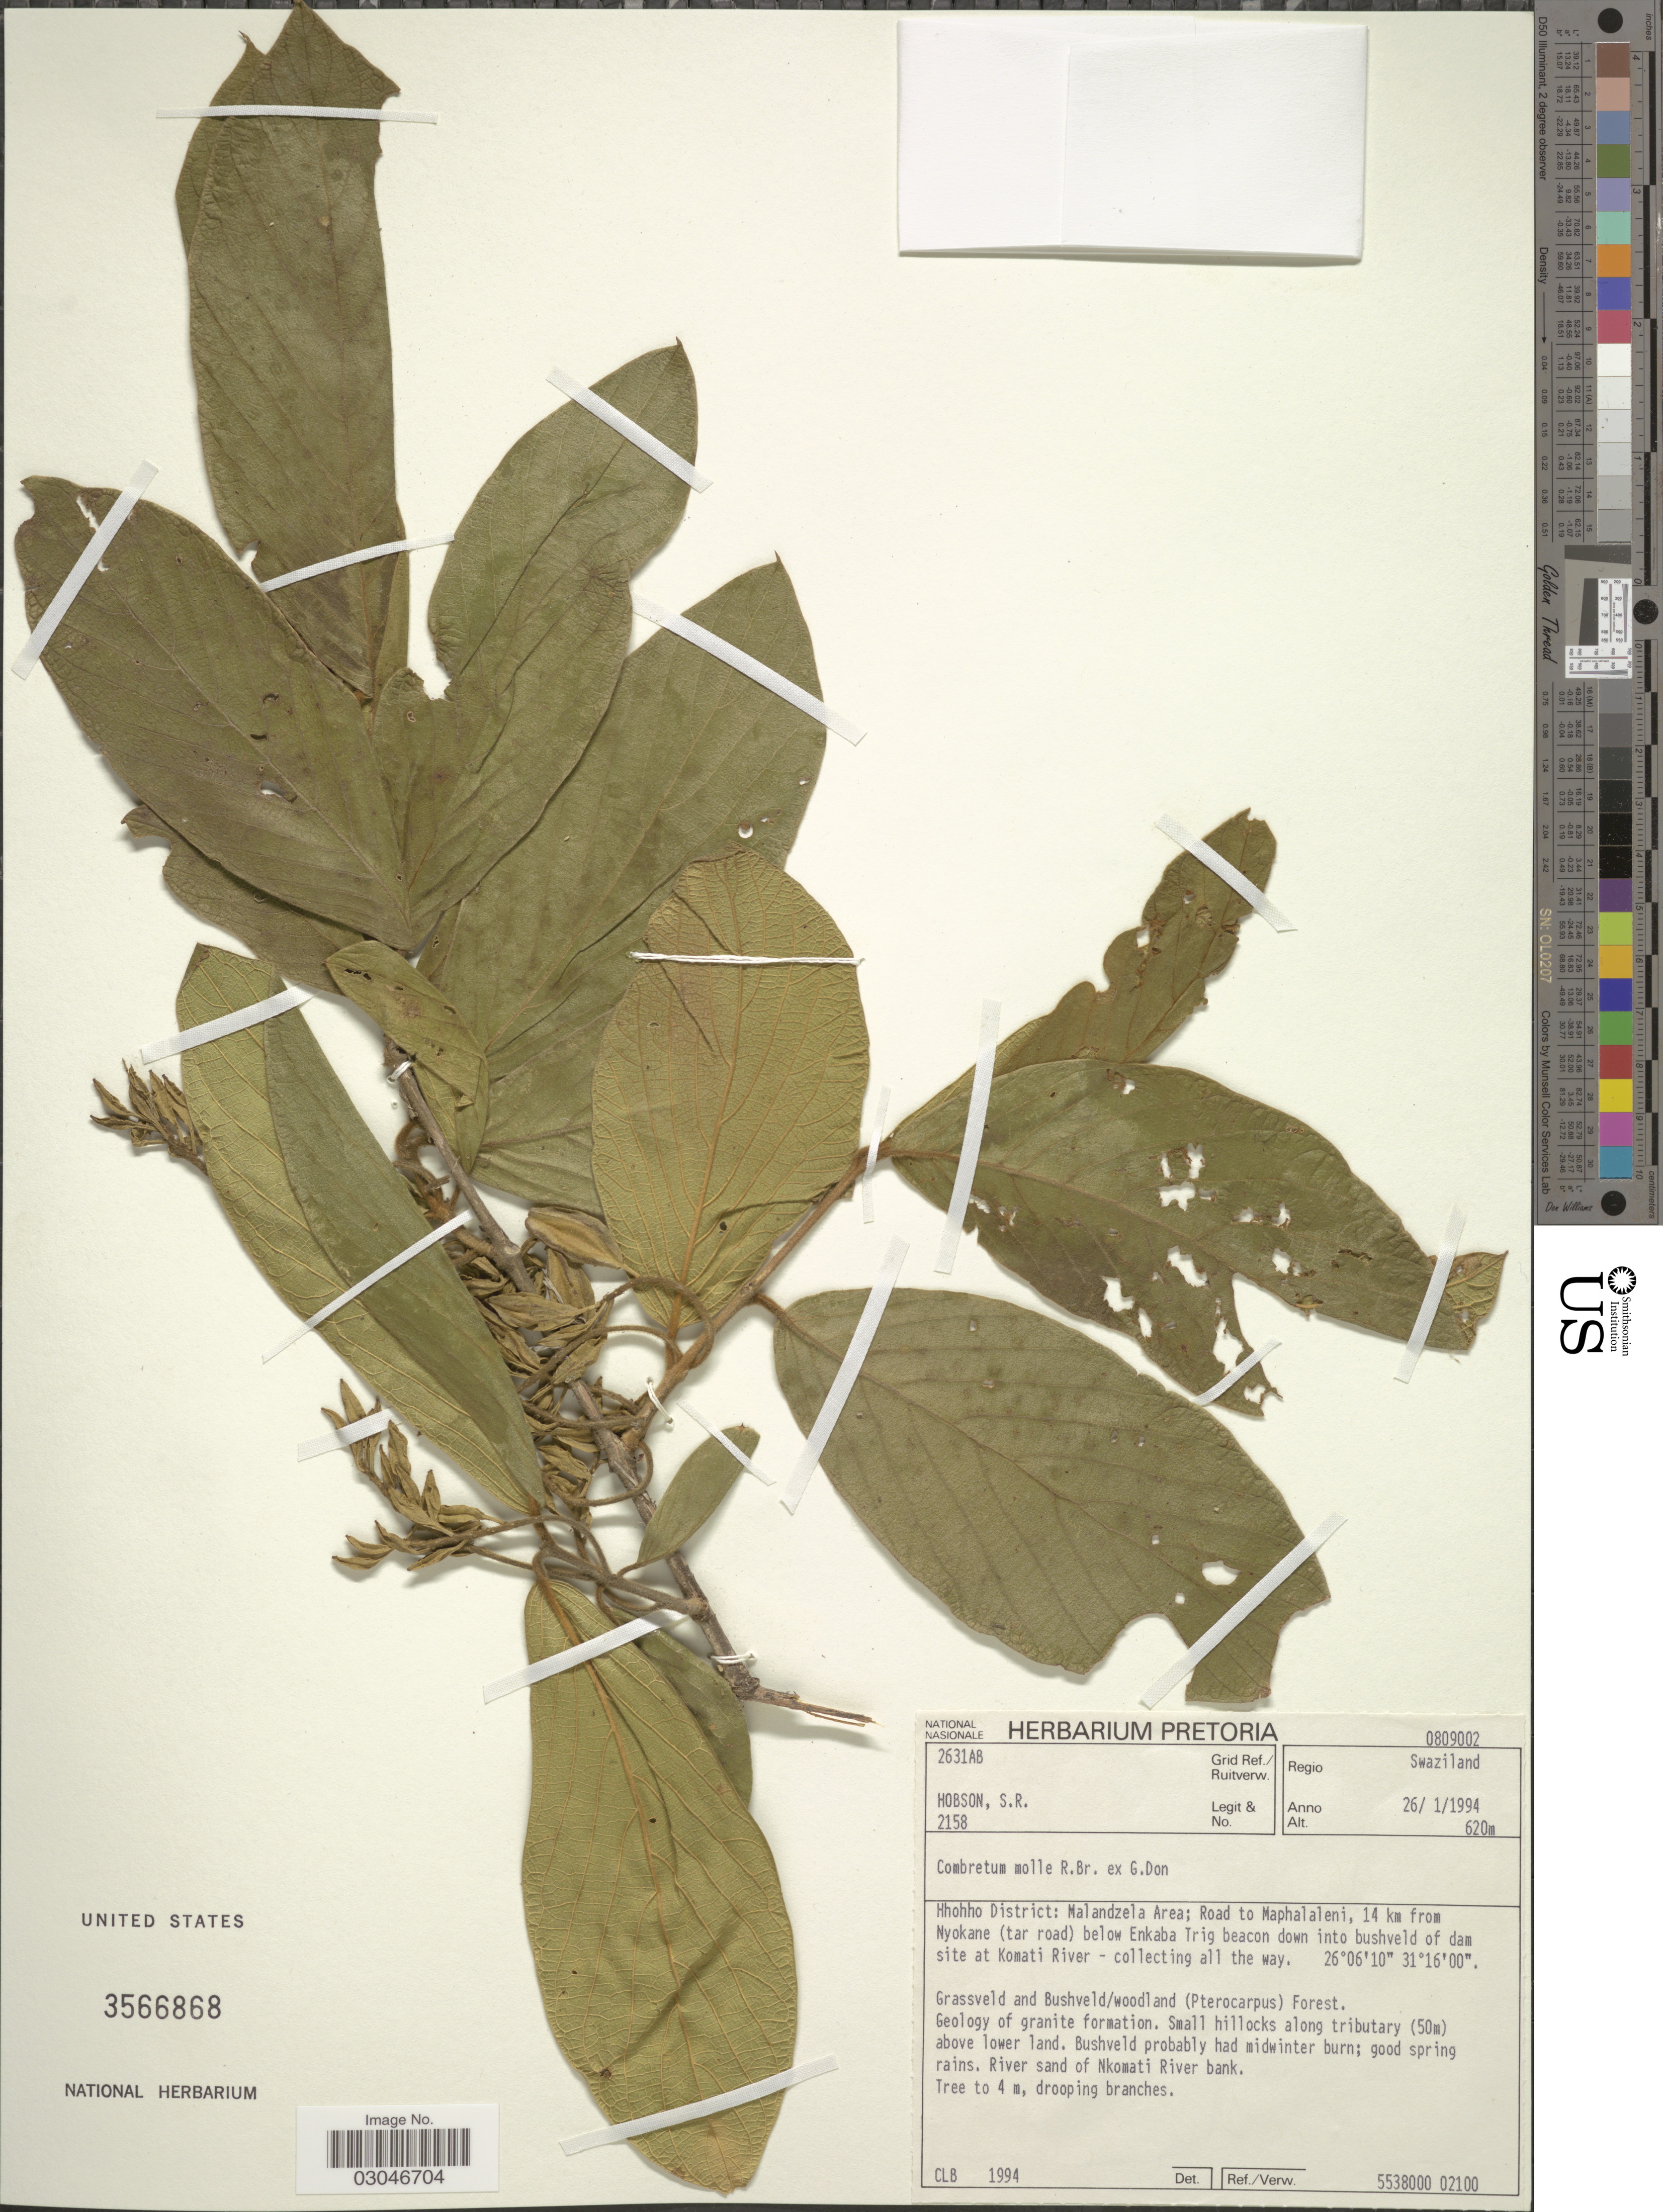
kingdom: Plantae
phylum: Tracheophyta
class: Magnoliopsida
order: Myrtales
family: Combretaceae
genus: Combretum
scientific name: Combretum molle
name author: R. Br. ex G. Don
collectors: S. Hobson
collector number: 2158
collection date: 1994-01-26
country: Eswatini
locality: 2631AB Grid Ref./ Ruitverw. Regio Swaziland. Hhohho District: Malandzela Area; Road to Maphalaleni, 14 km from Nyokane (tar road) below Enkaba Trig beacon down into bushveld of dam site at Komati River.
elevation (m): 620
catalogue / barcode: US 3566868